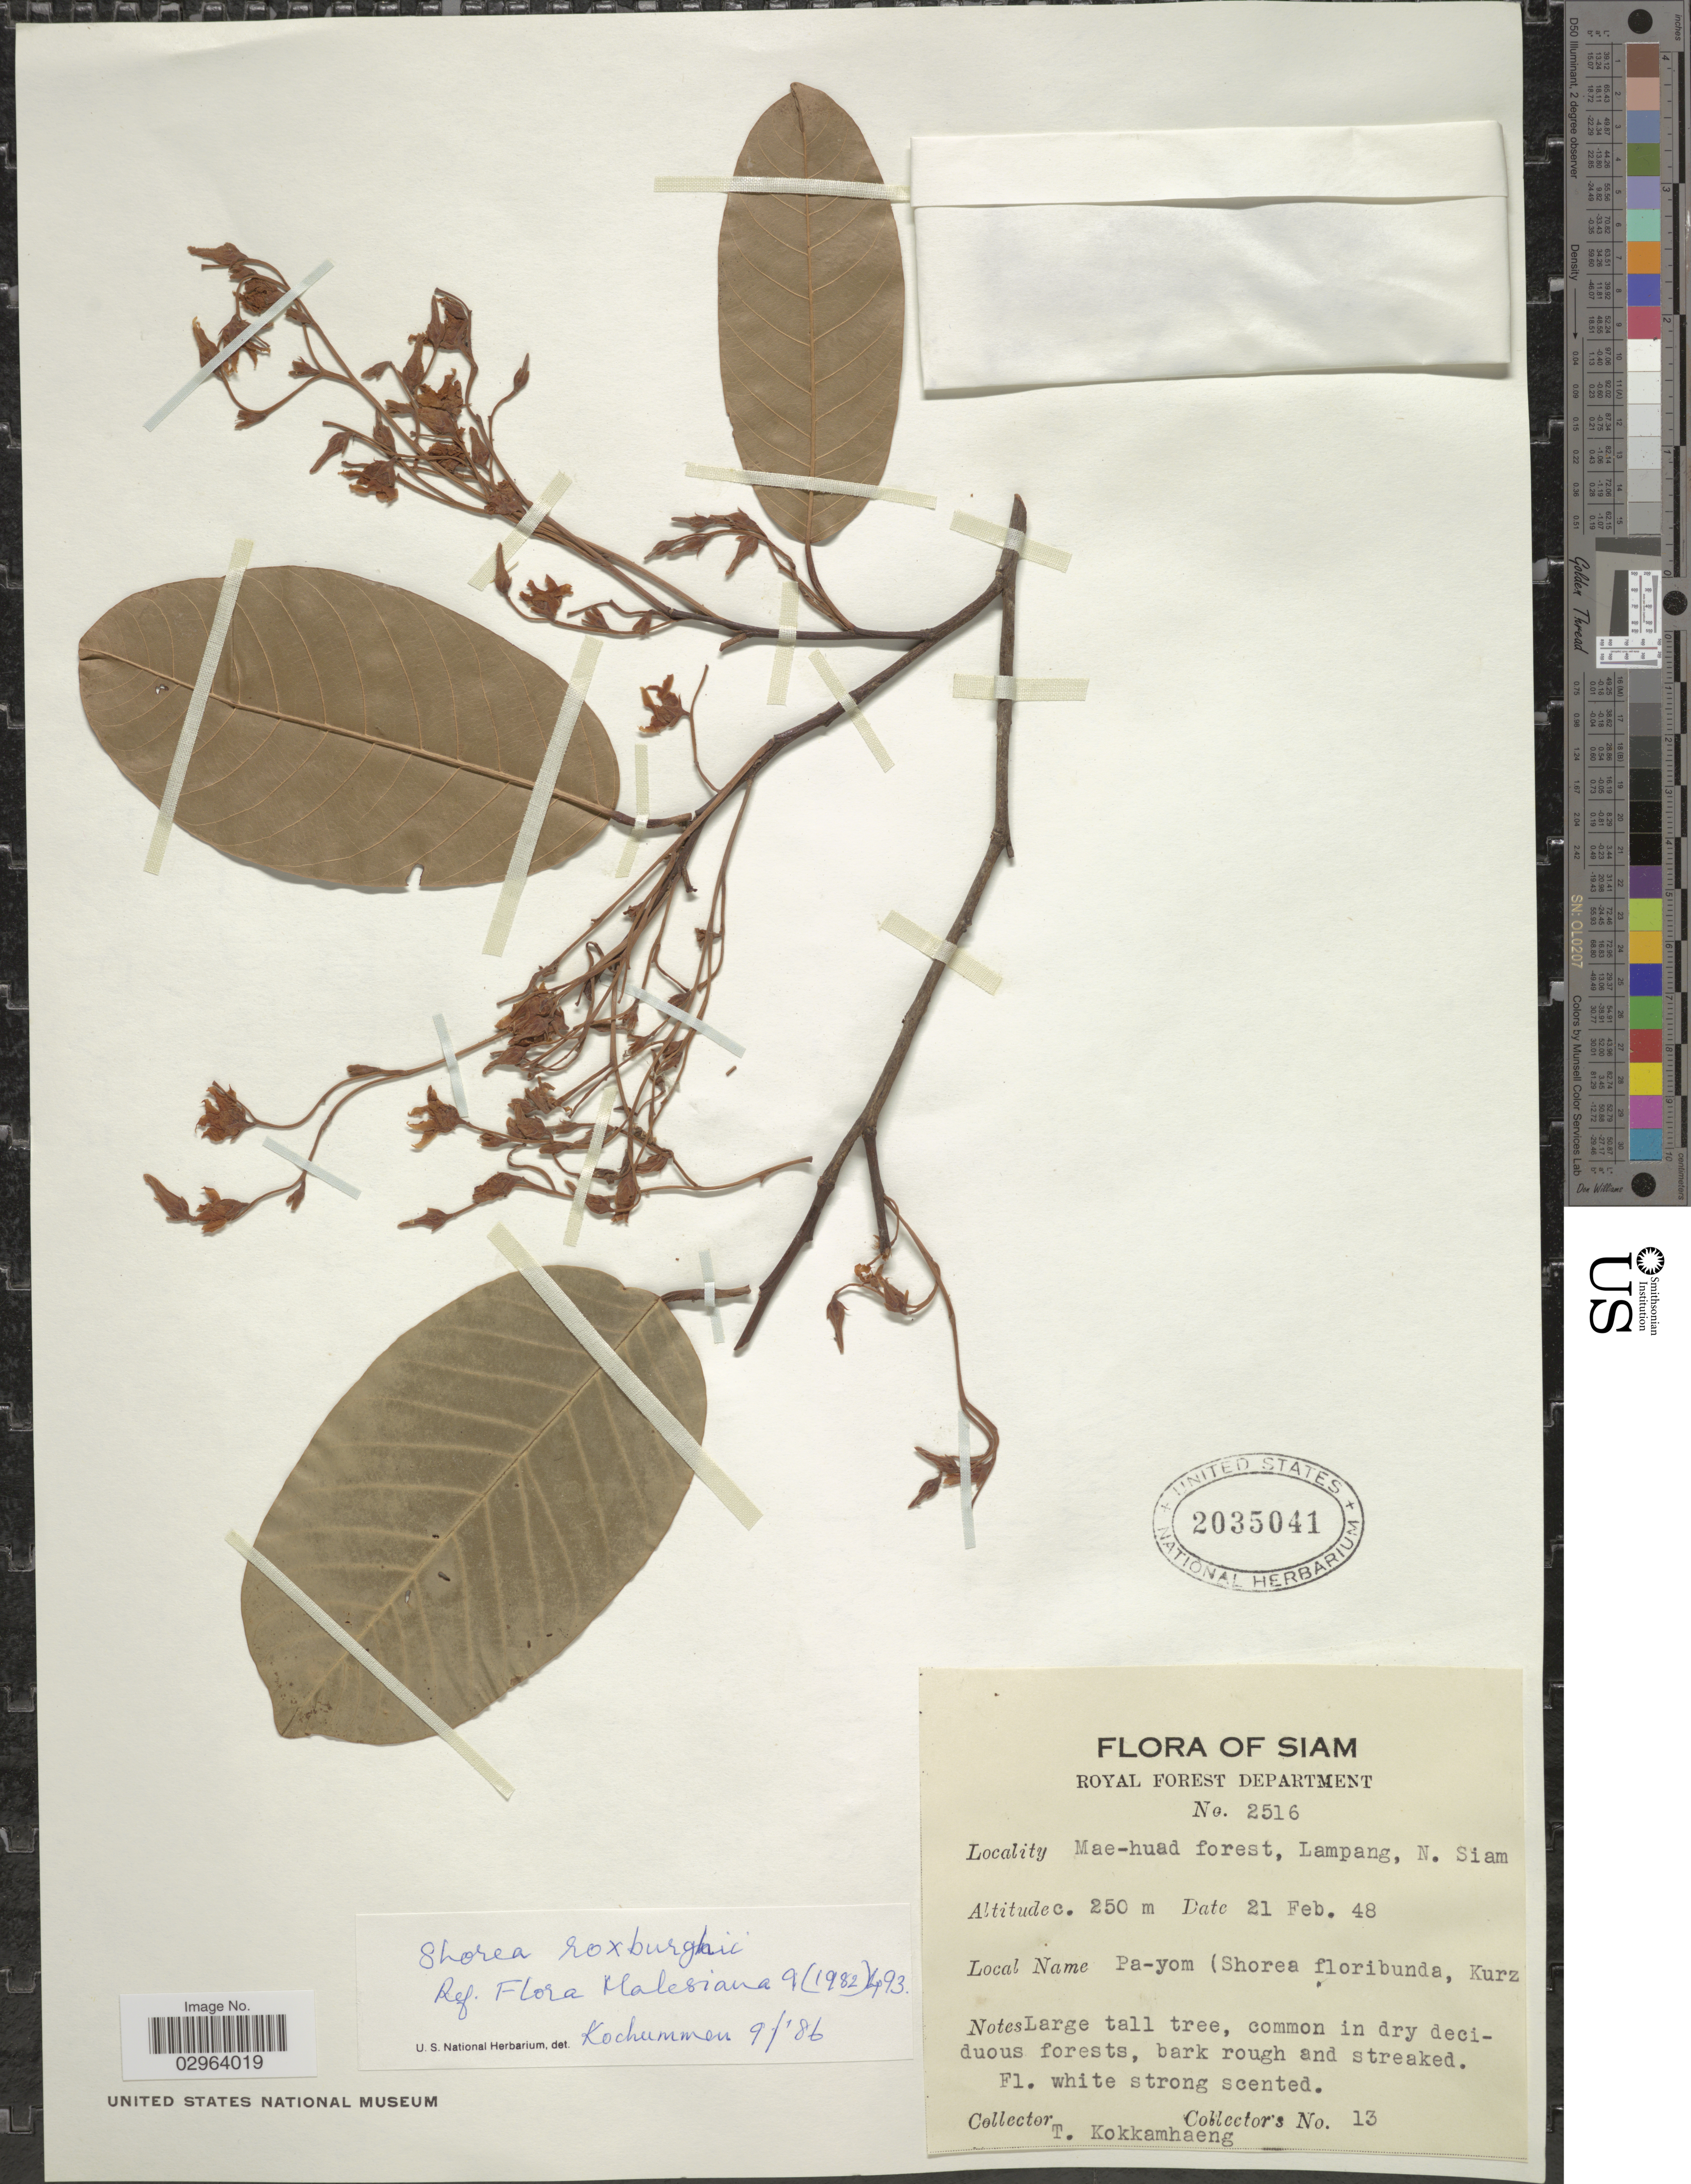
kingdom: Plantae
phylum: Tracheophyta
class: Magnoliopsida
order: Malvales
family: Dipterocarpaceae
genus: Anthoshorea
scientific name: Anthoshorea roxburghii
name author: (G. Don) P.S. Ashton & J. Heck.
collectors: T. Kokkamhaeng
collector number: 13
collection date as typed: Transcribed d/m/y: 21/2/48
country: Thailand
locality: Mae-huad forest, Lampang, N. Siam.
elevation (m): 250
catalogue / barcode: US 2035041